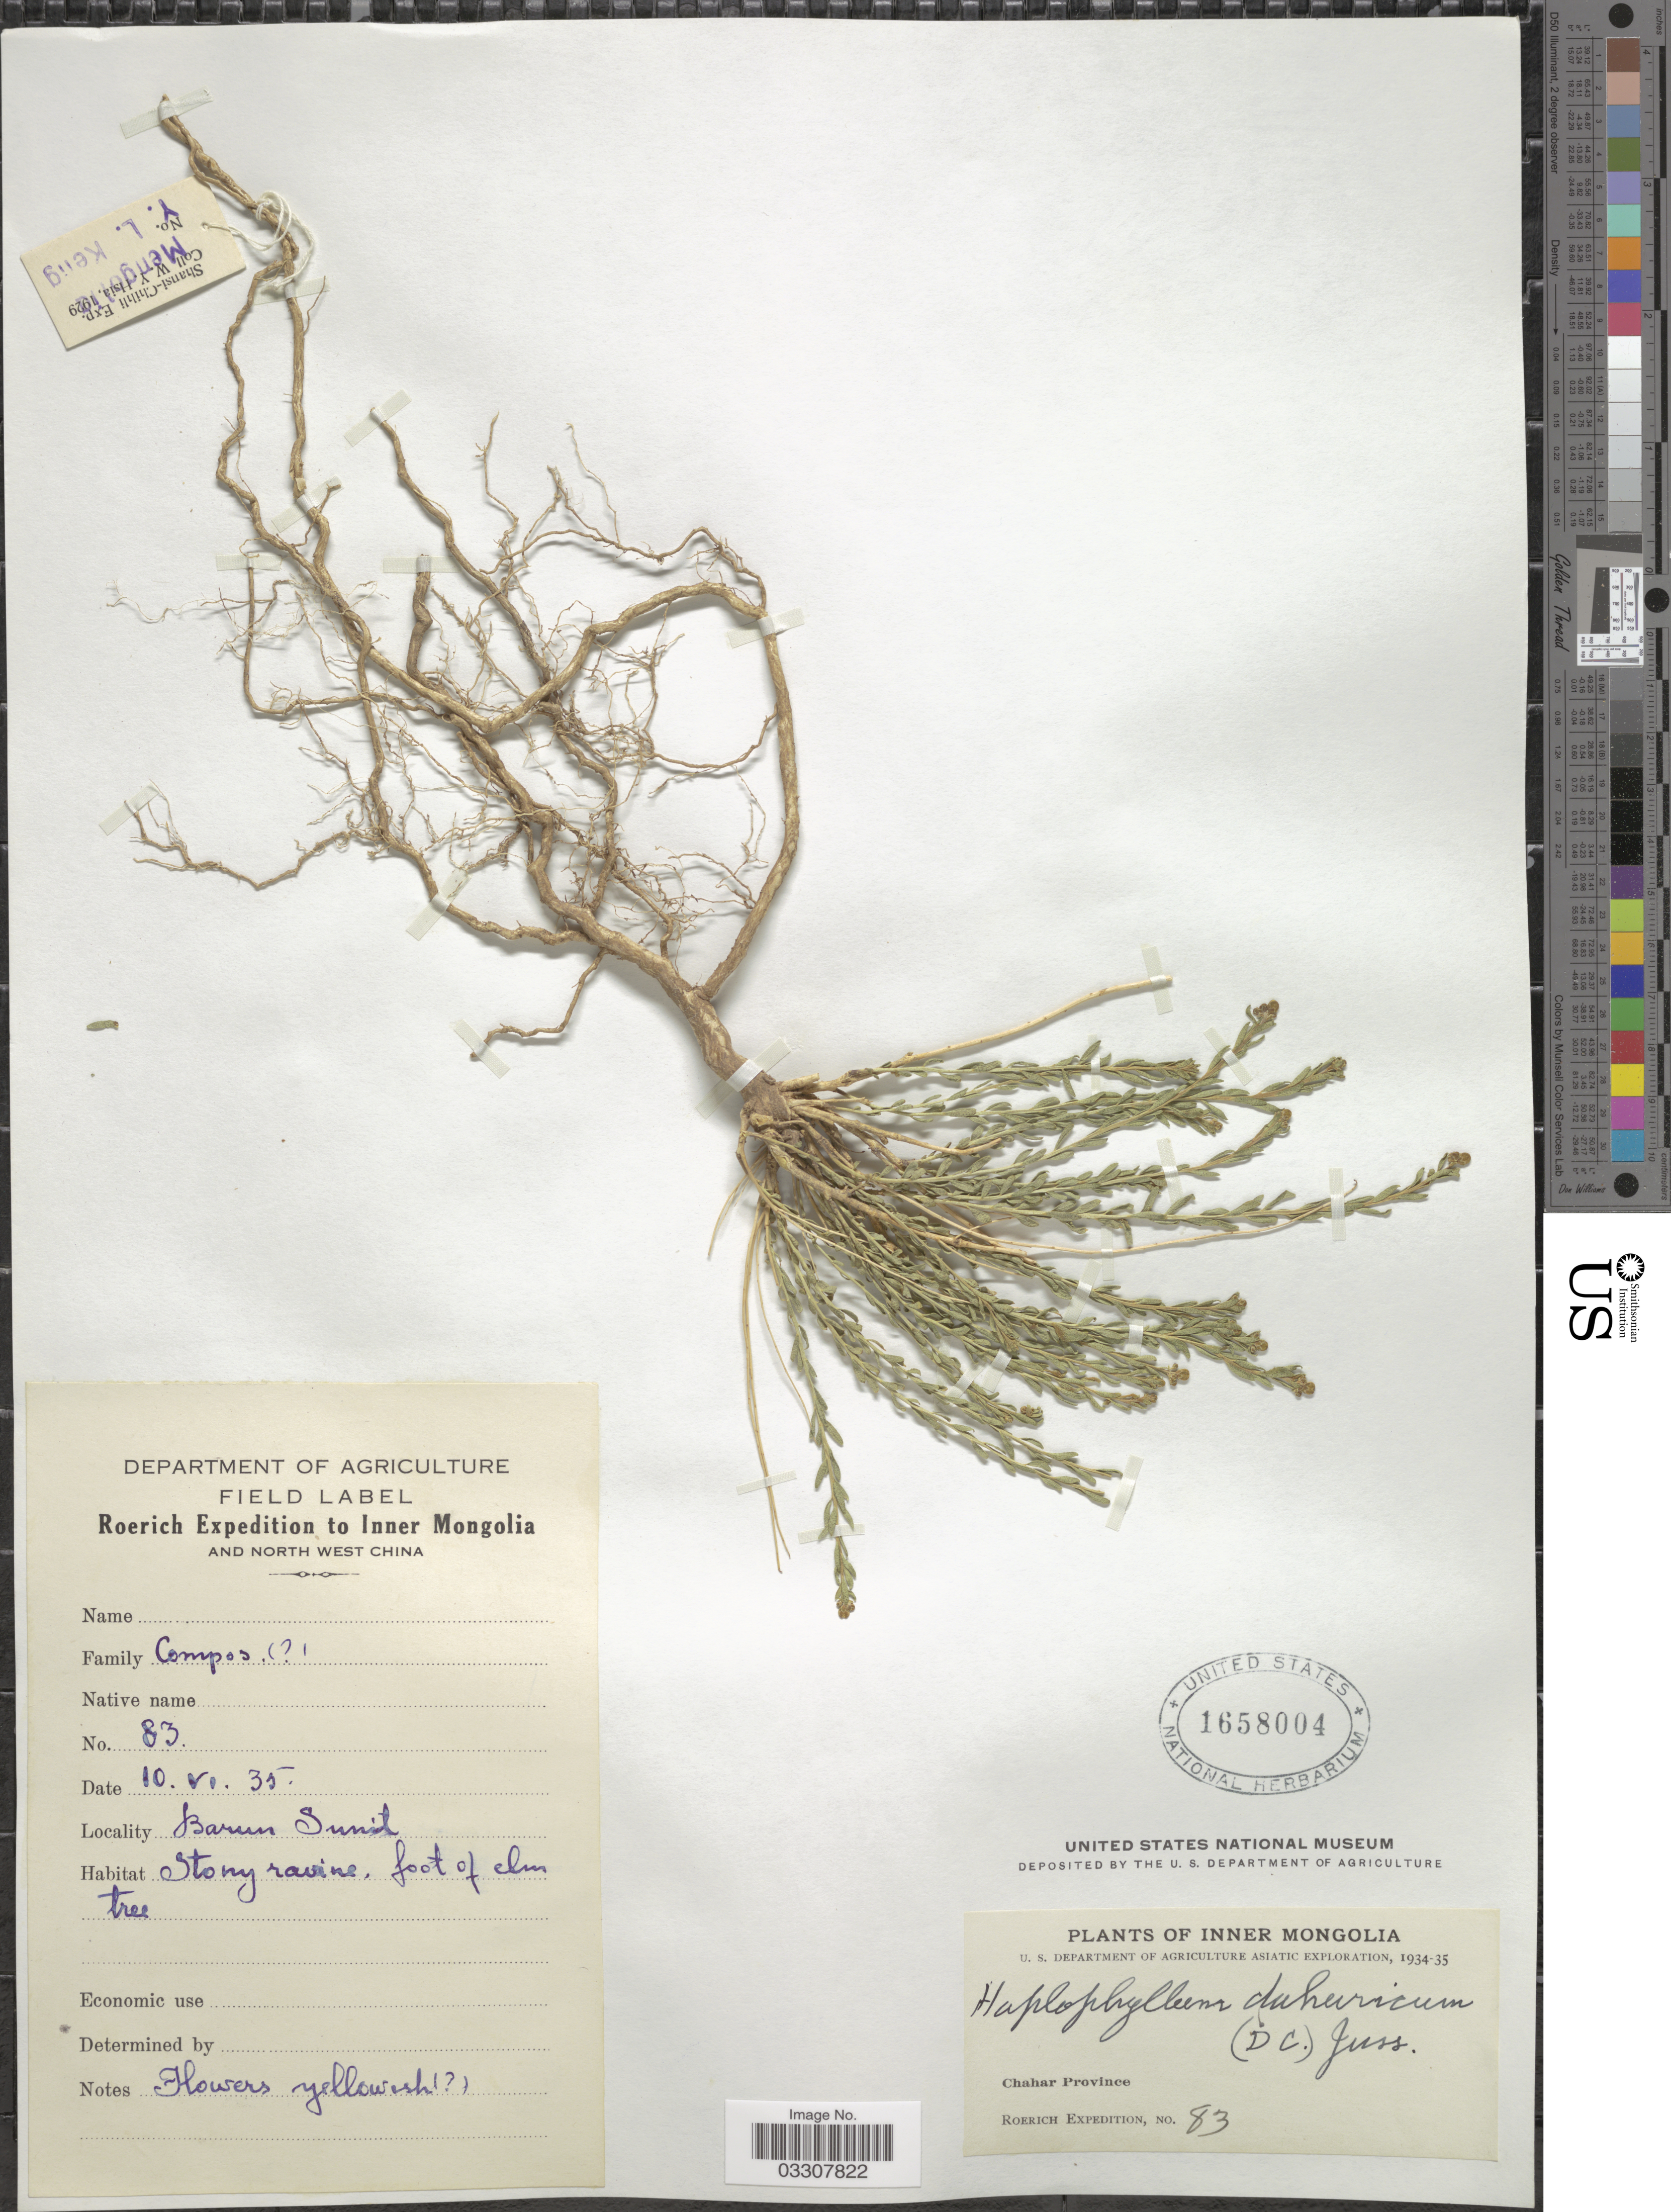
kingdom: Plantae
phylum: Tracheophyta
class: Magnoliopsida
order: Sapindales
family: Rutaceae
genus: Haplophyllum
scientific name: Haplophyllum dauricum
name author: (L.) G. Don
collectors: Roerich Expedition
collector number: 83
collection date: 1935-06-10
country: China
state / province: Nei Monggol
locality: Inner Mongolia. Chahar Province. Barun Sunit.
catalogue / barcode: US 1658004